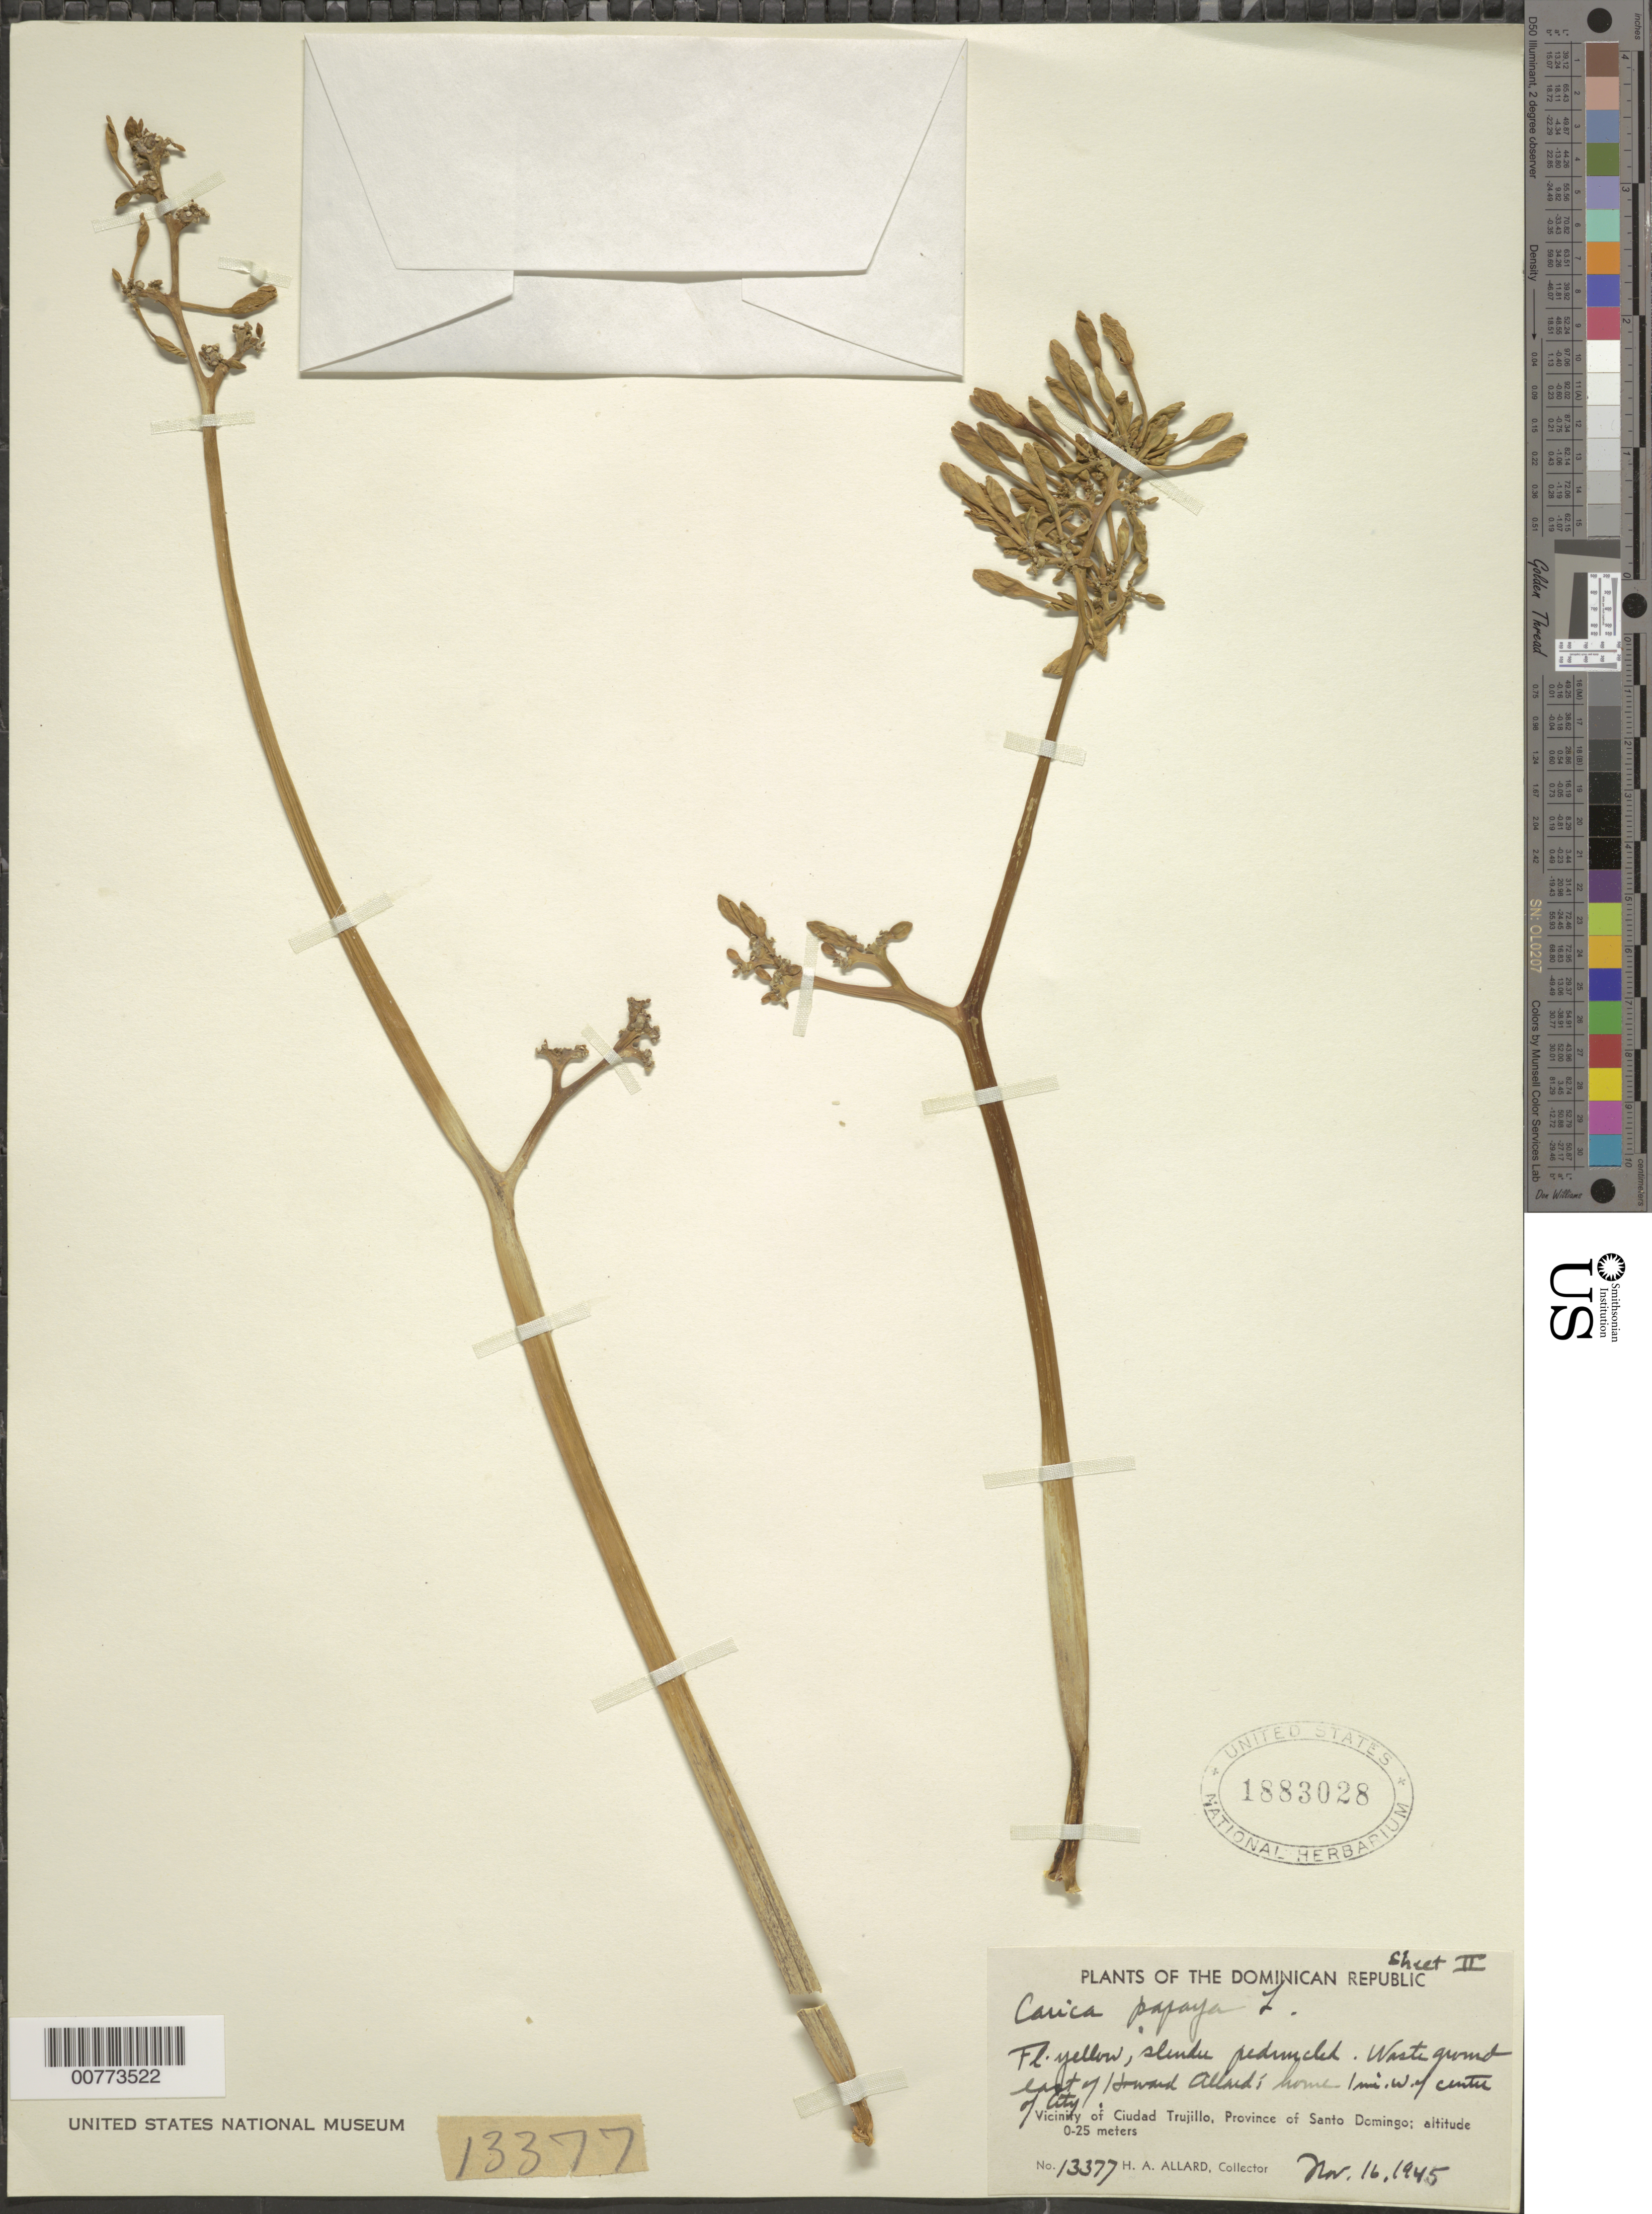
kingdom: Plantae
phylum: Tracheophyta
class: Magnoliopsida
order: Brassicales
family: Caricaceae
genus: Carica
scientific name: Carica papaya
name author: L.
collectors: H. A. Allard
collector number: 13377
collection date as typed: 16 Nov 1945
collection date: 1945-11-16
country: Dominican Republic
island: Hispaniola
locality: Vicinity of Ciudad Trujillo, Province of Santo Domingo, east of Howard Allard's home 1 mile west of center of city.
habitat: Waste ground.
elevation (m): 0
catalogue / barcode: US 1883028